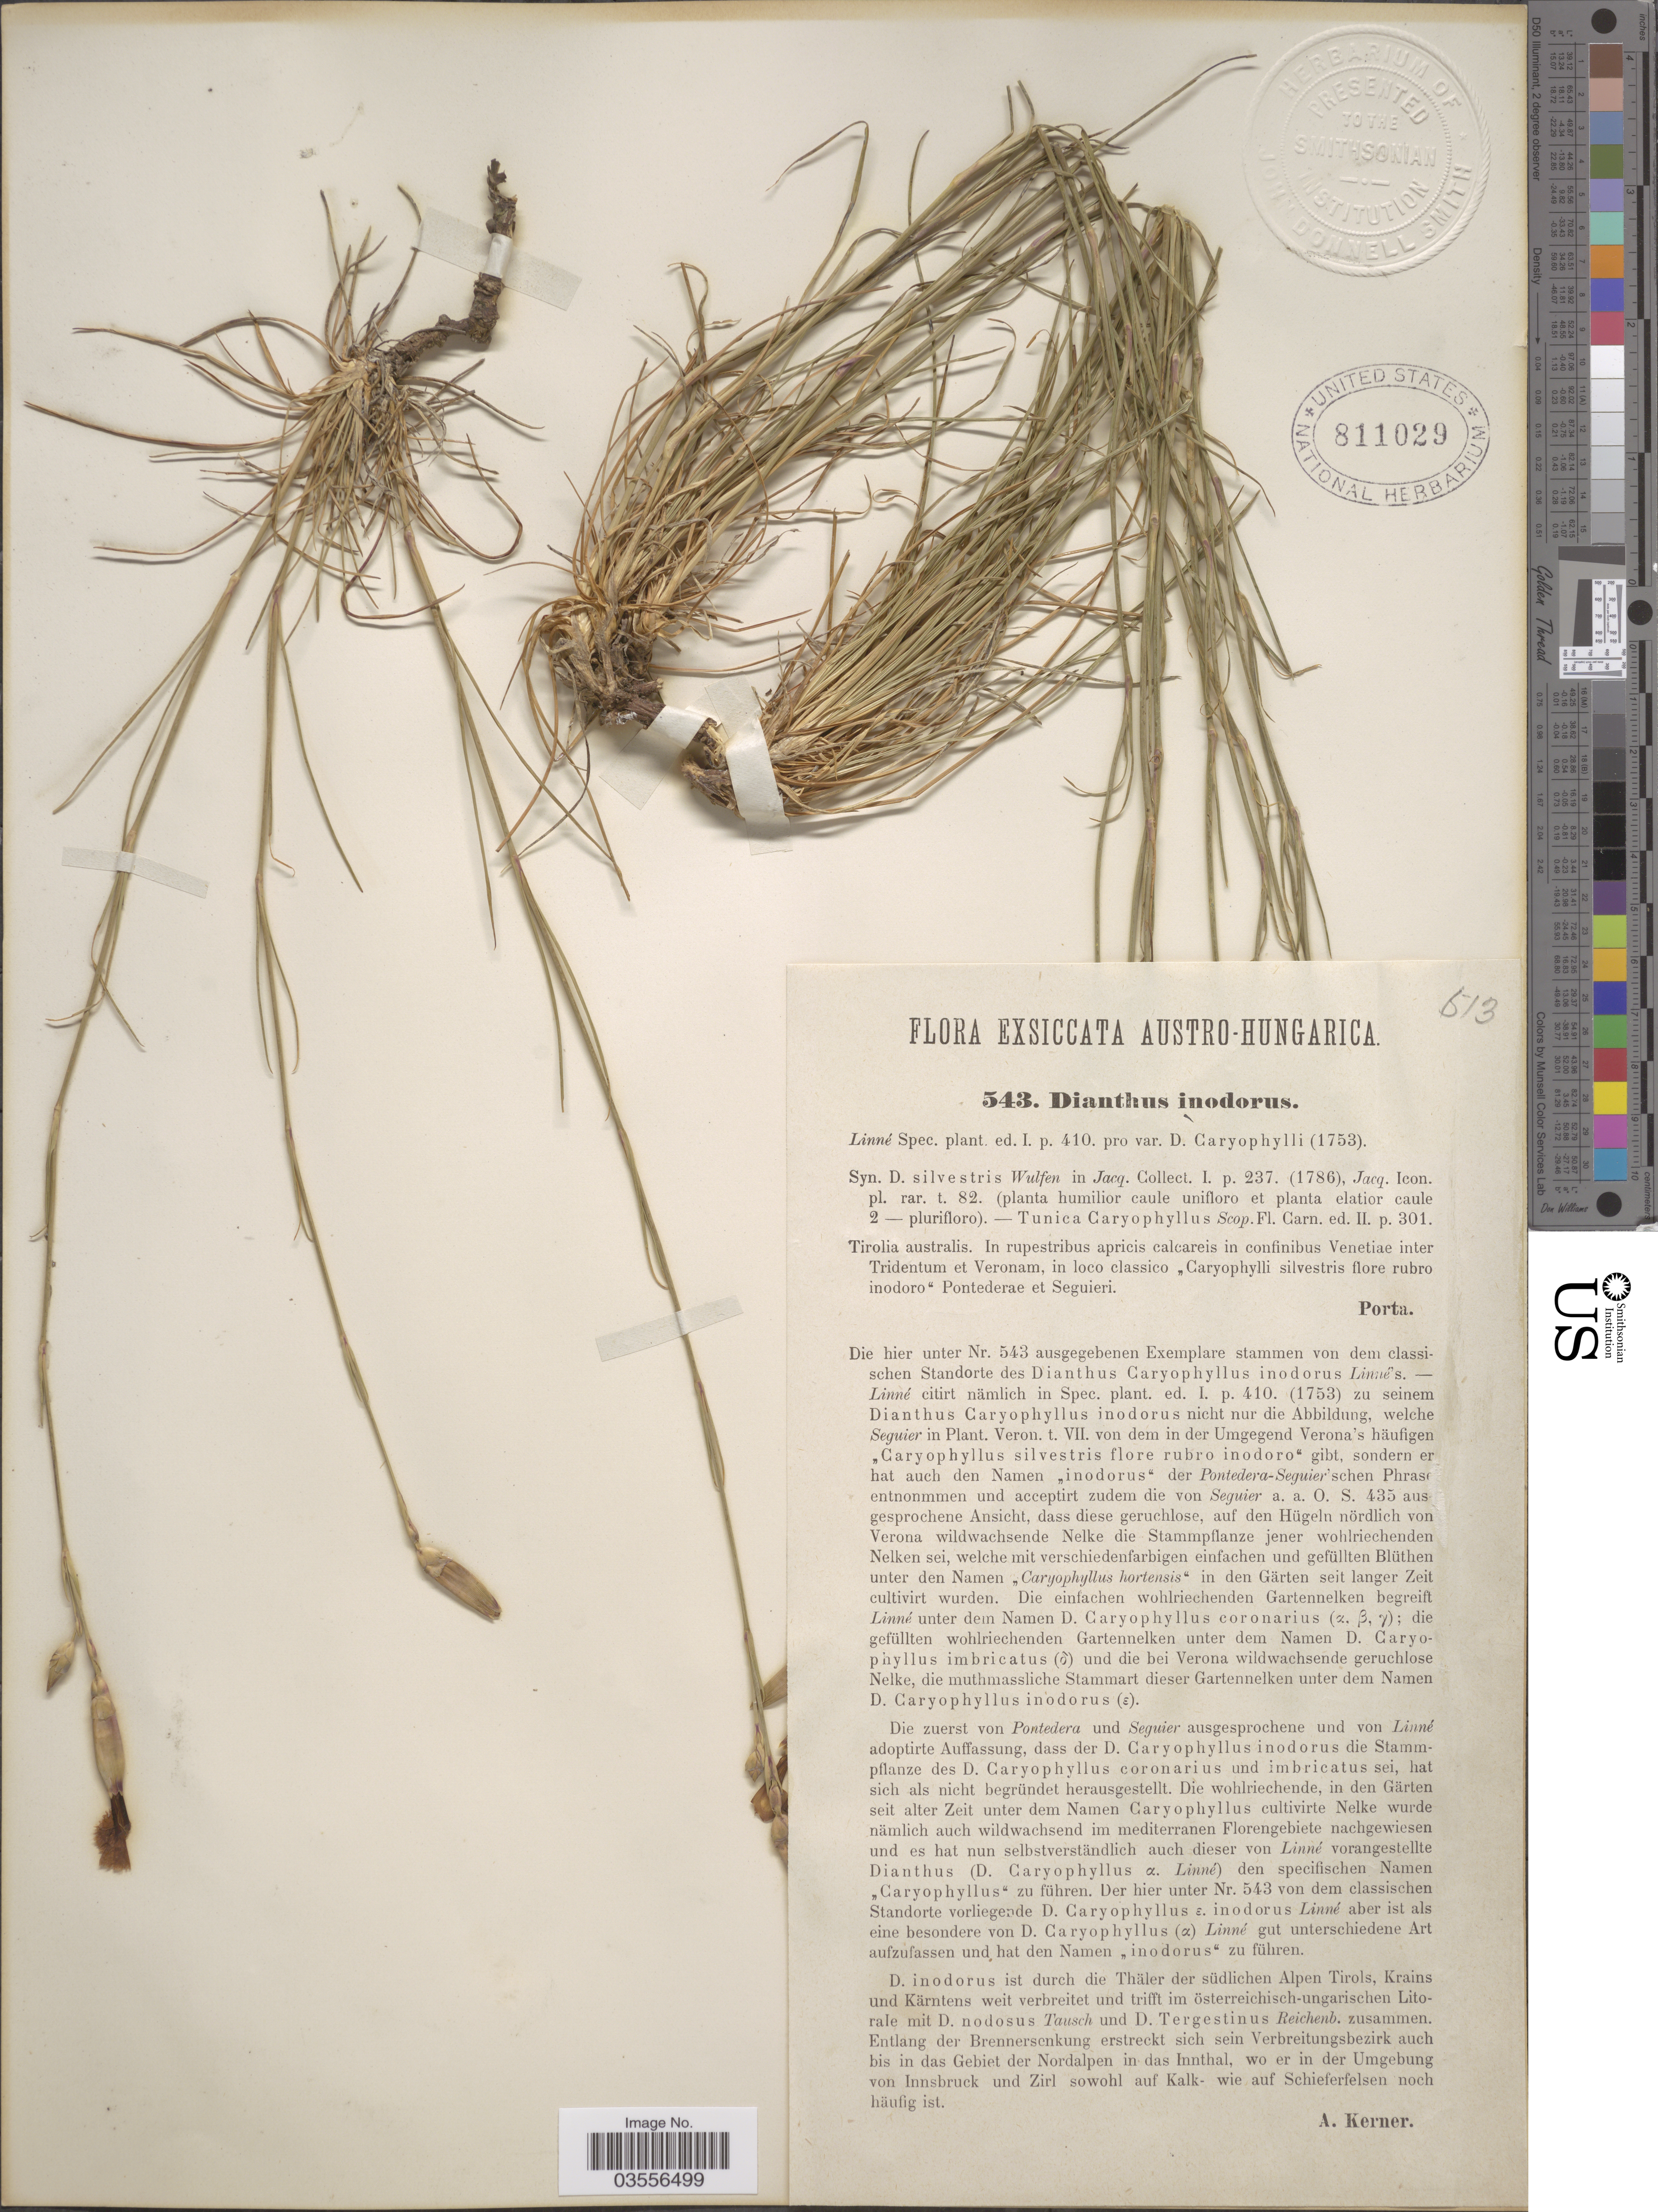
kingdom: Plantae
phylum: Tracheophyta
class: Magnoliopsida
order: Caryophyllales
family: Caryophyllaceae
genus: Dianthus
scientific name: Dianthus inodorus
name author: (L.) Gaertn.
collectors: -- Porta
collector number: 543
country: Italy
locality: Austro-Hungarica. Tirolia australis. In rupestribus apricis calcareis in confinibus Venetiae inter Tridentum et Veronam, in loco classico „Caryophylli silvestris flore rubro inodoro“ Pontederae et Seguieri.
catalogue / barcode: US 811029